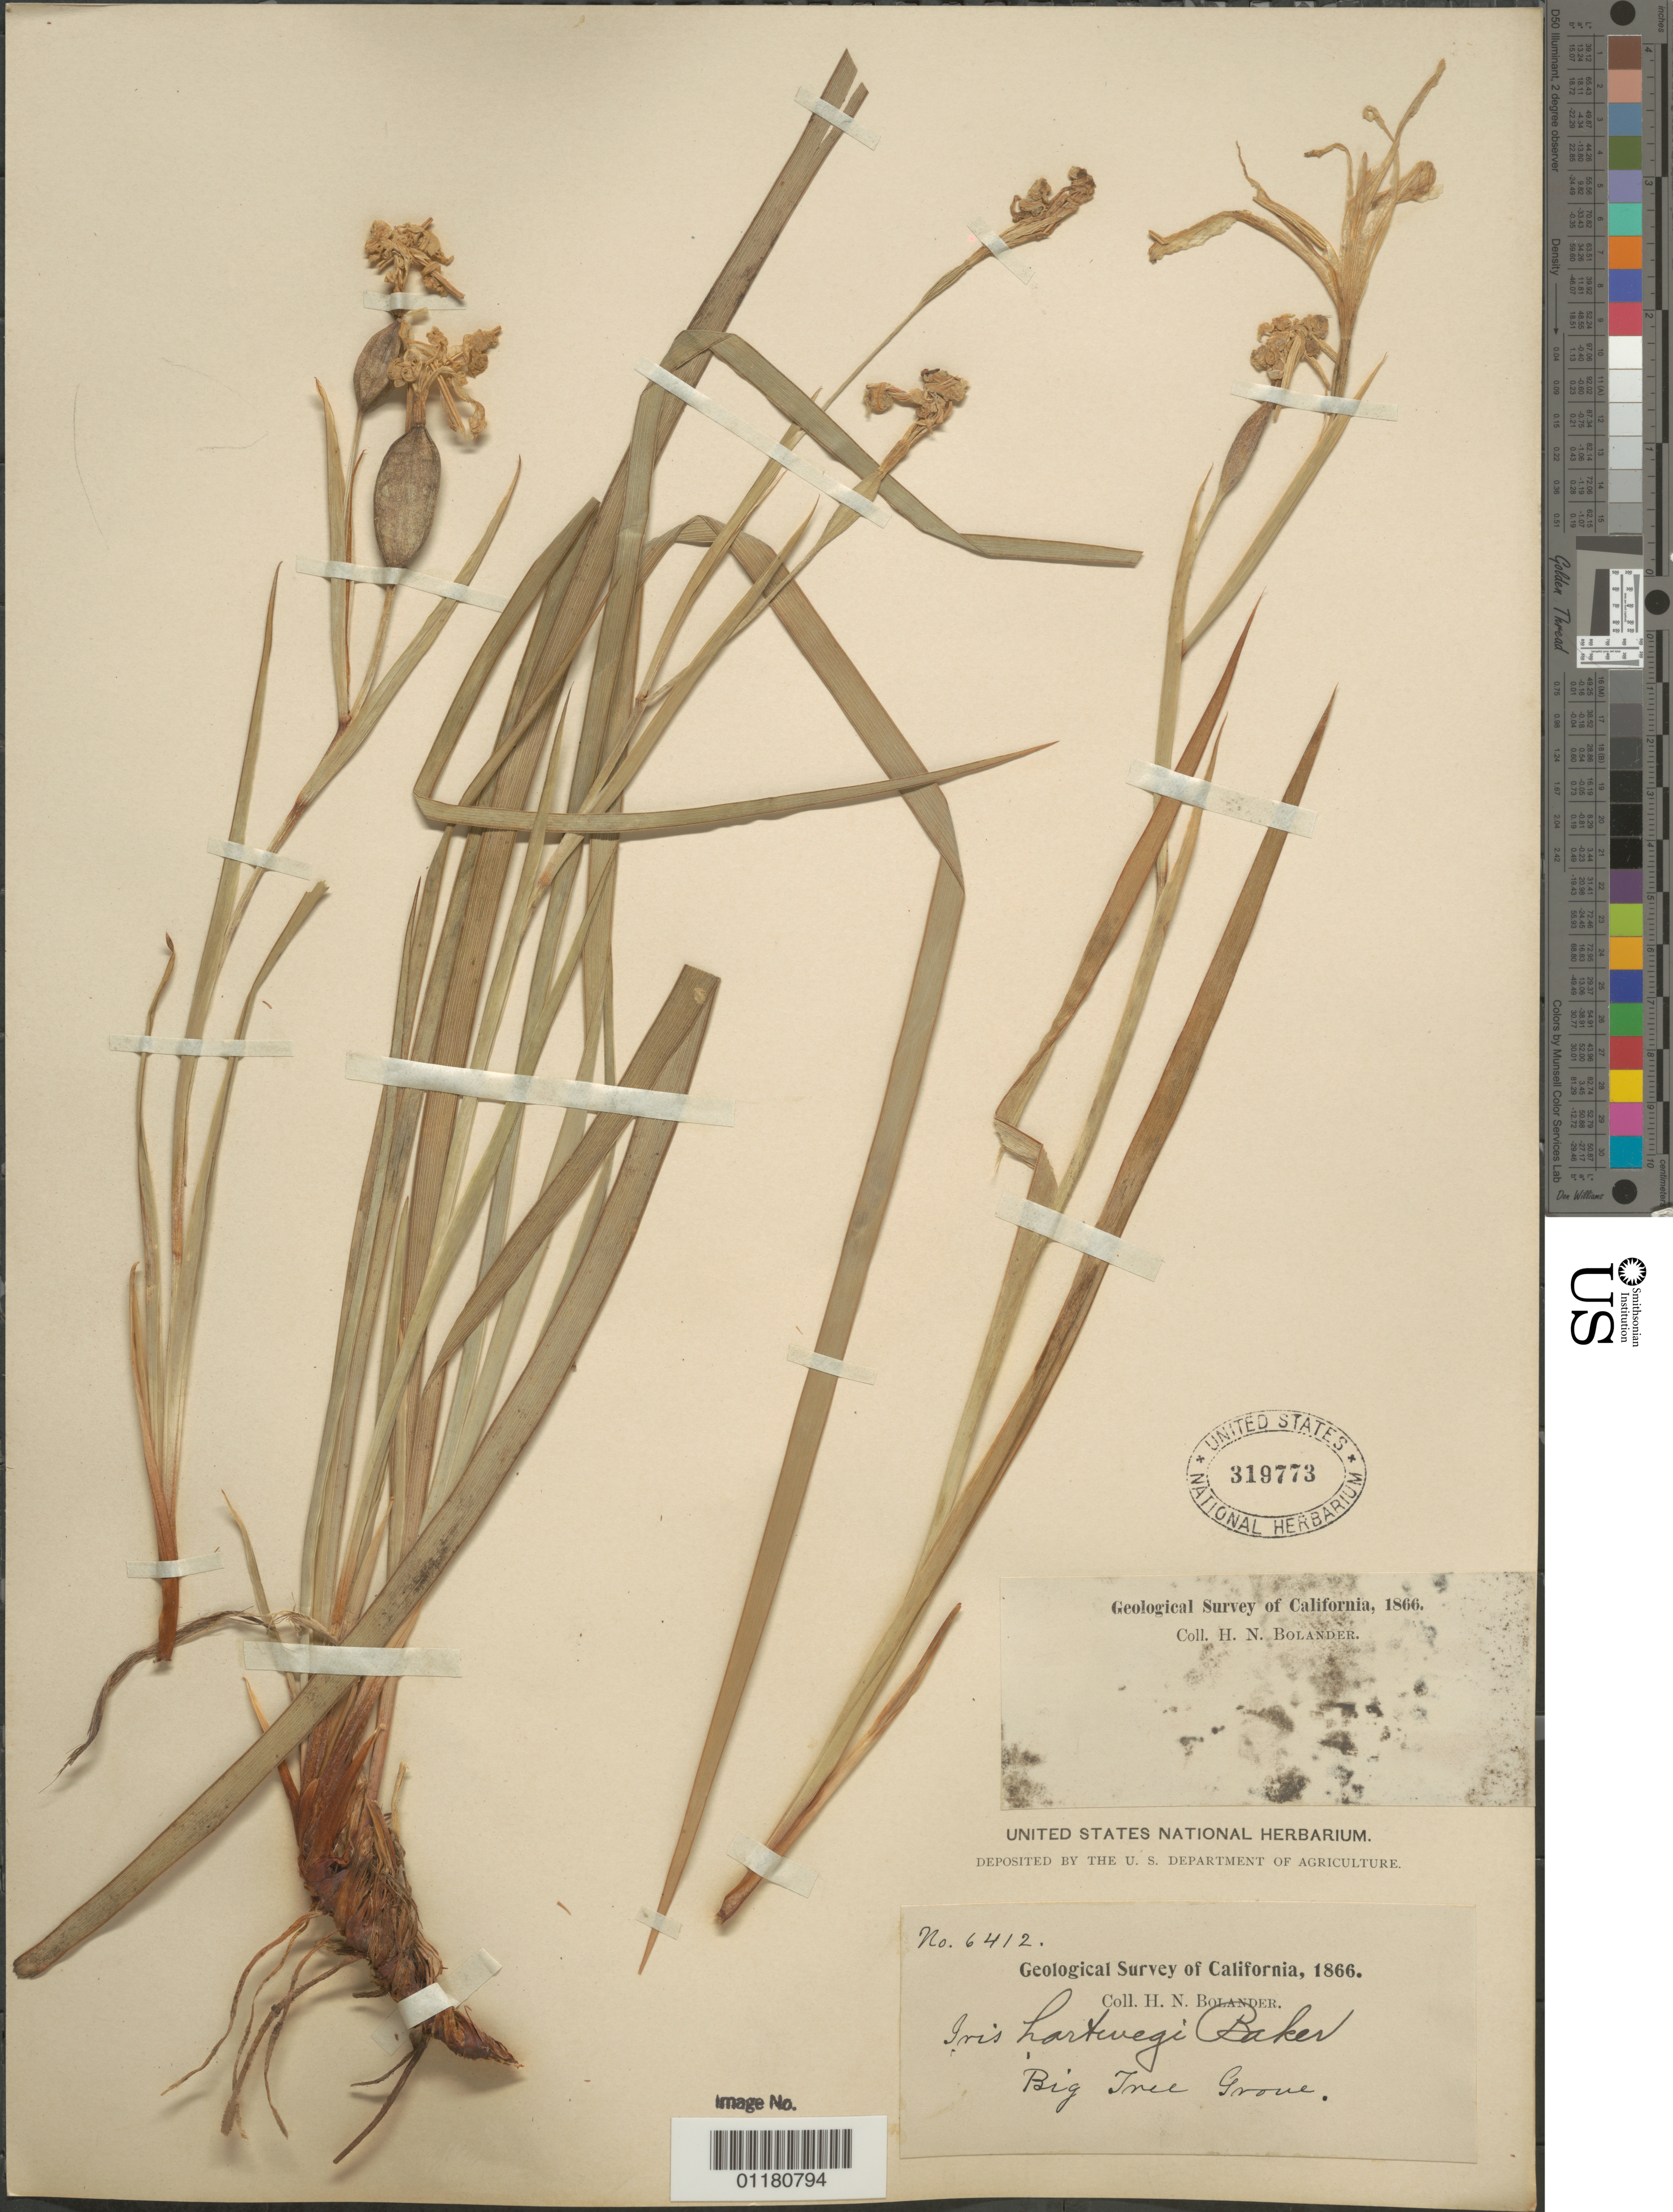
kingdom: Plantae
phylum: Tracheophyta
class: Liliopsida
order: Asparagales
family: Iridaceae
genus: Iris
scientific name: Iris hartwegii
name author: Baker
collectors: H. Bolander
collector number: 6412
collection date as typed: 1866 to -- --- 1868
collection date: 1866/1868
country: United States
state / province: California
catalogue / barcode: US 319773